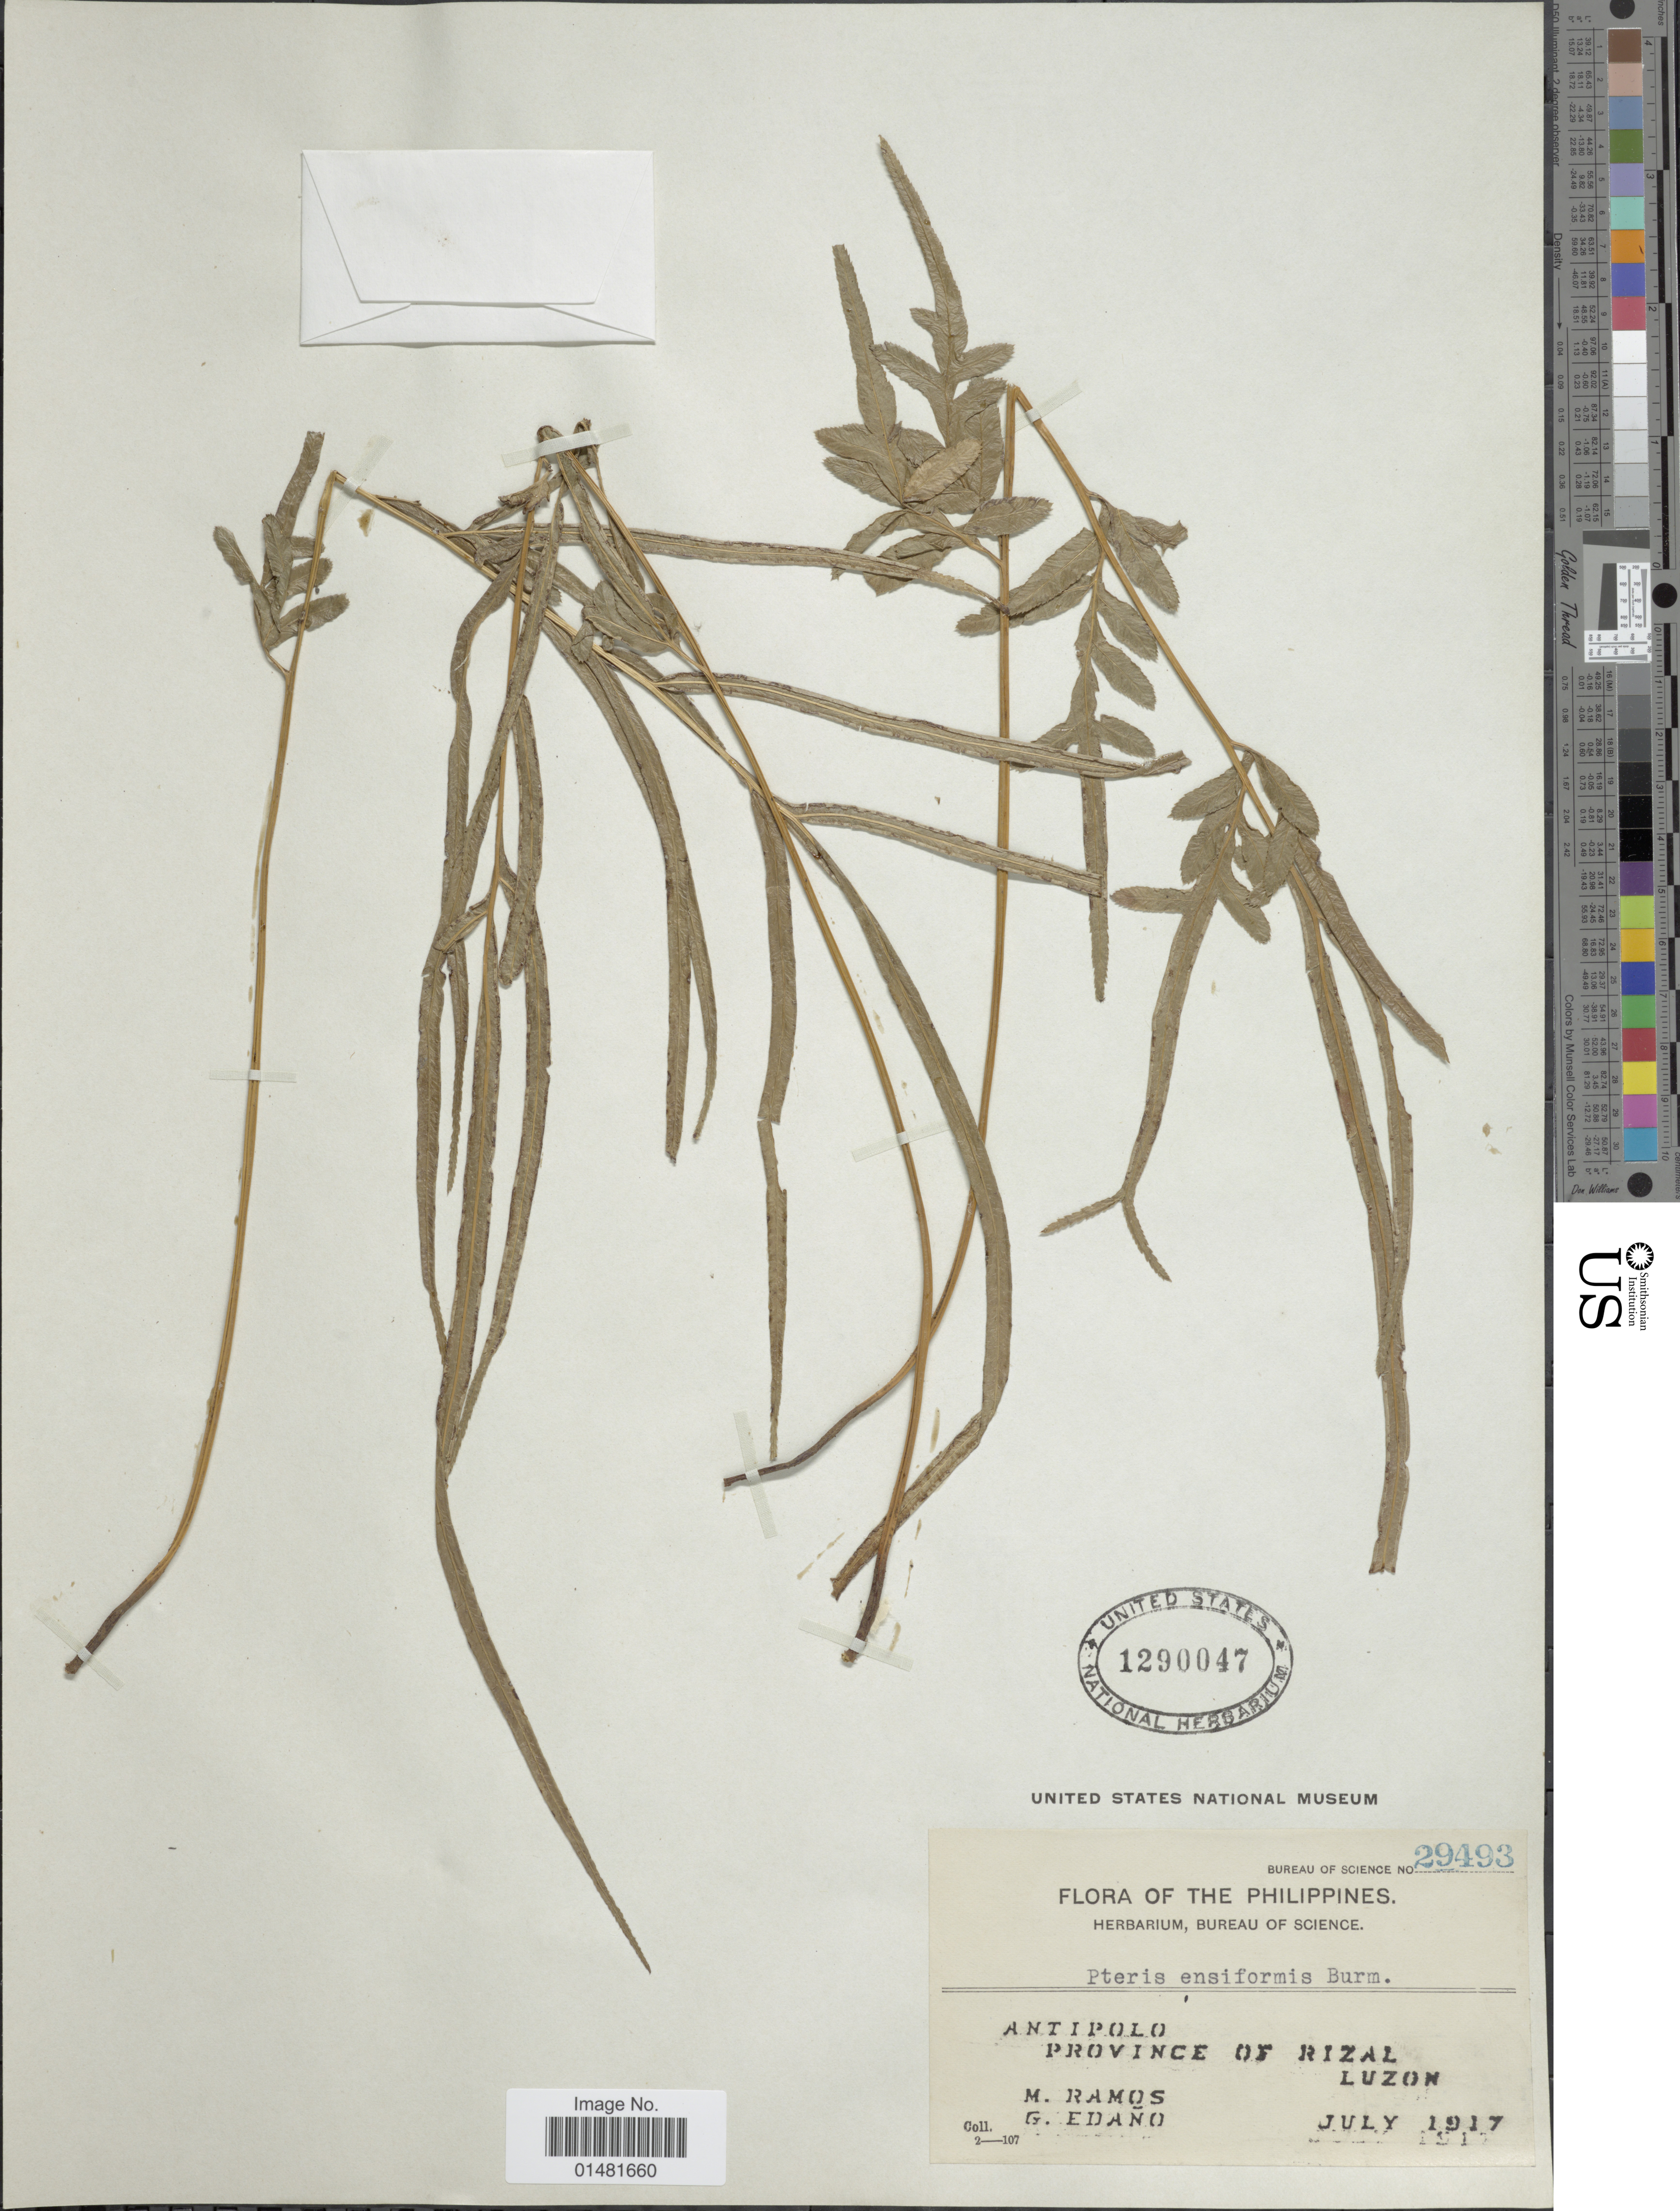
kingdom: Plantae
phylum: Tracheophyta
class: Polypodiopsida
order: Polypodiales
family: Pteridaceae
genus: Pteris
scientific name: Pteris ensiformis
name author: Burm. f.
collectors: M. Ramos & G. Edaño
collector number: Bureau of Science 29493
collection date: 1917-07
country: Philippines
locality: Antipolo, Province of Rizal, Luzon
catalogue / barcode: US 1290047